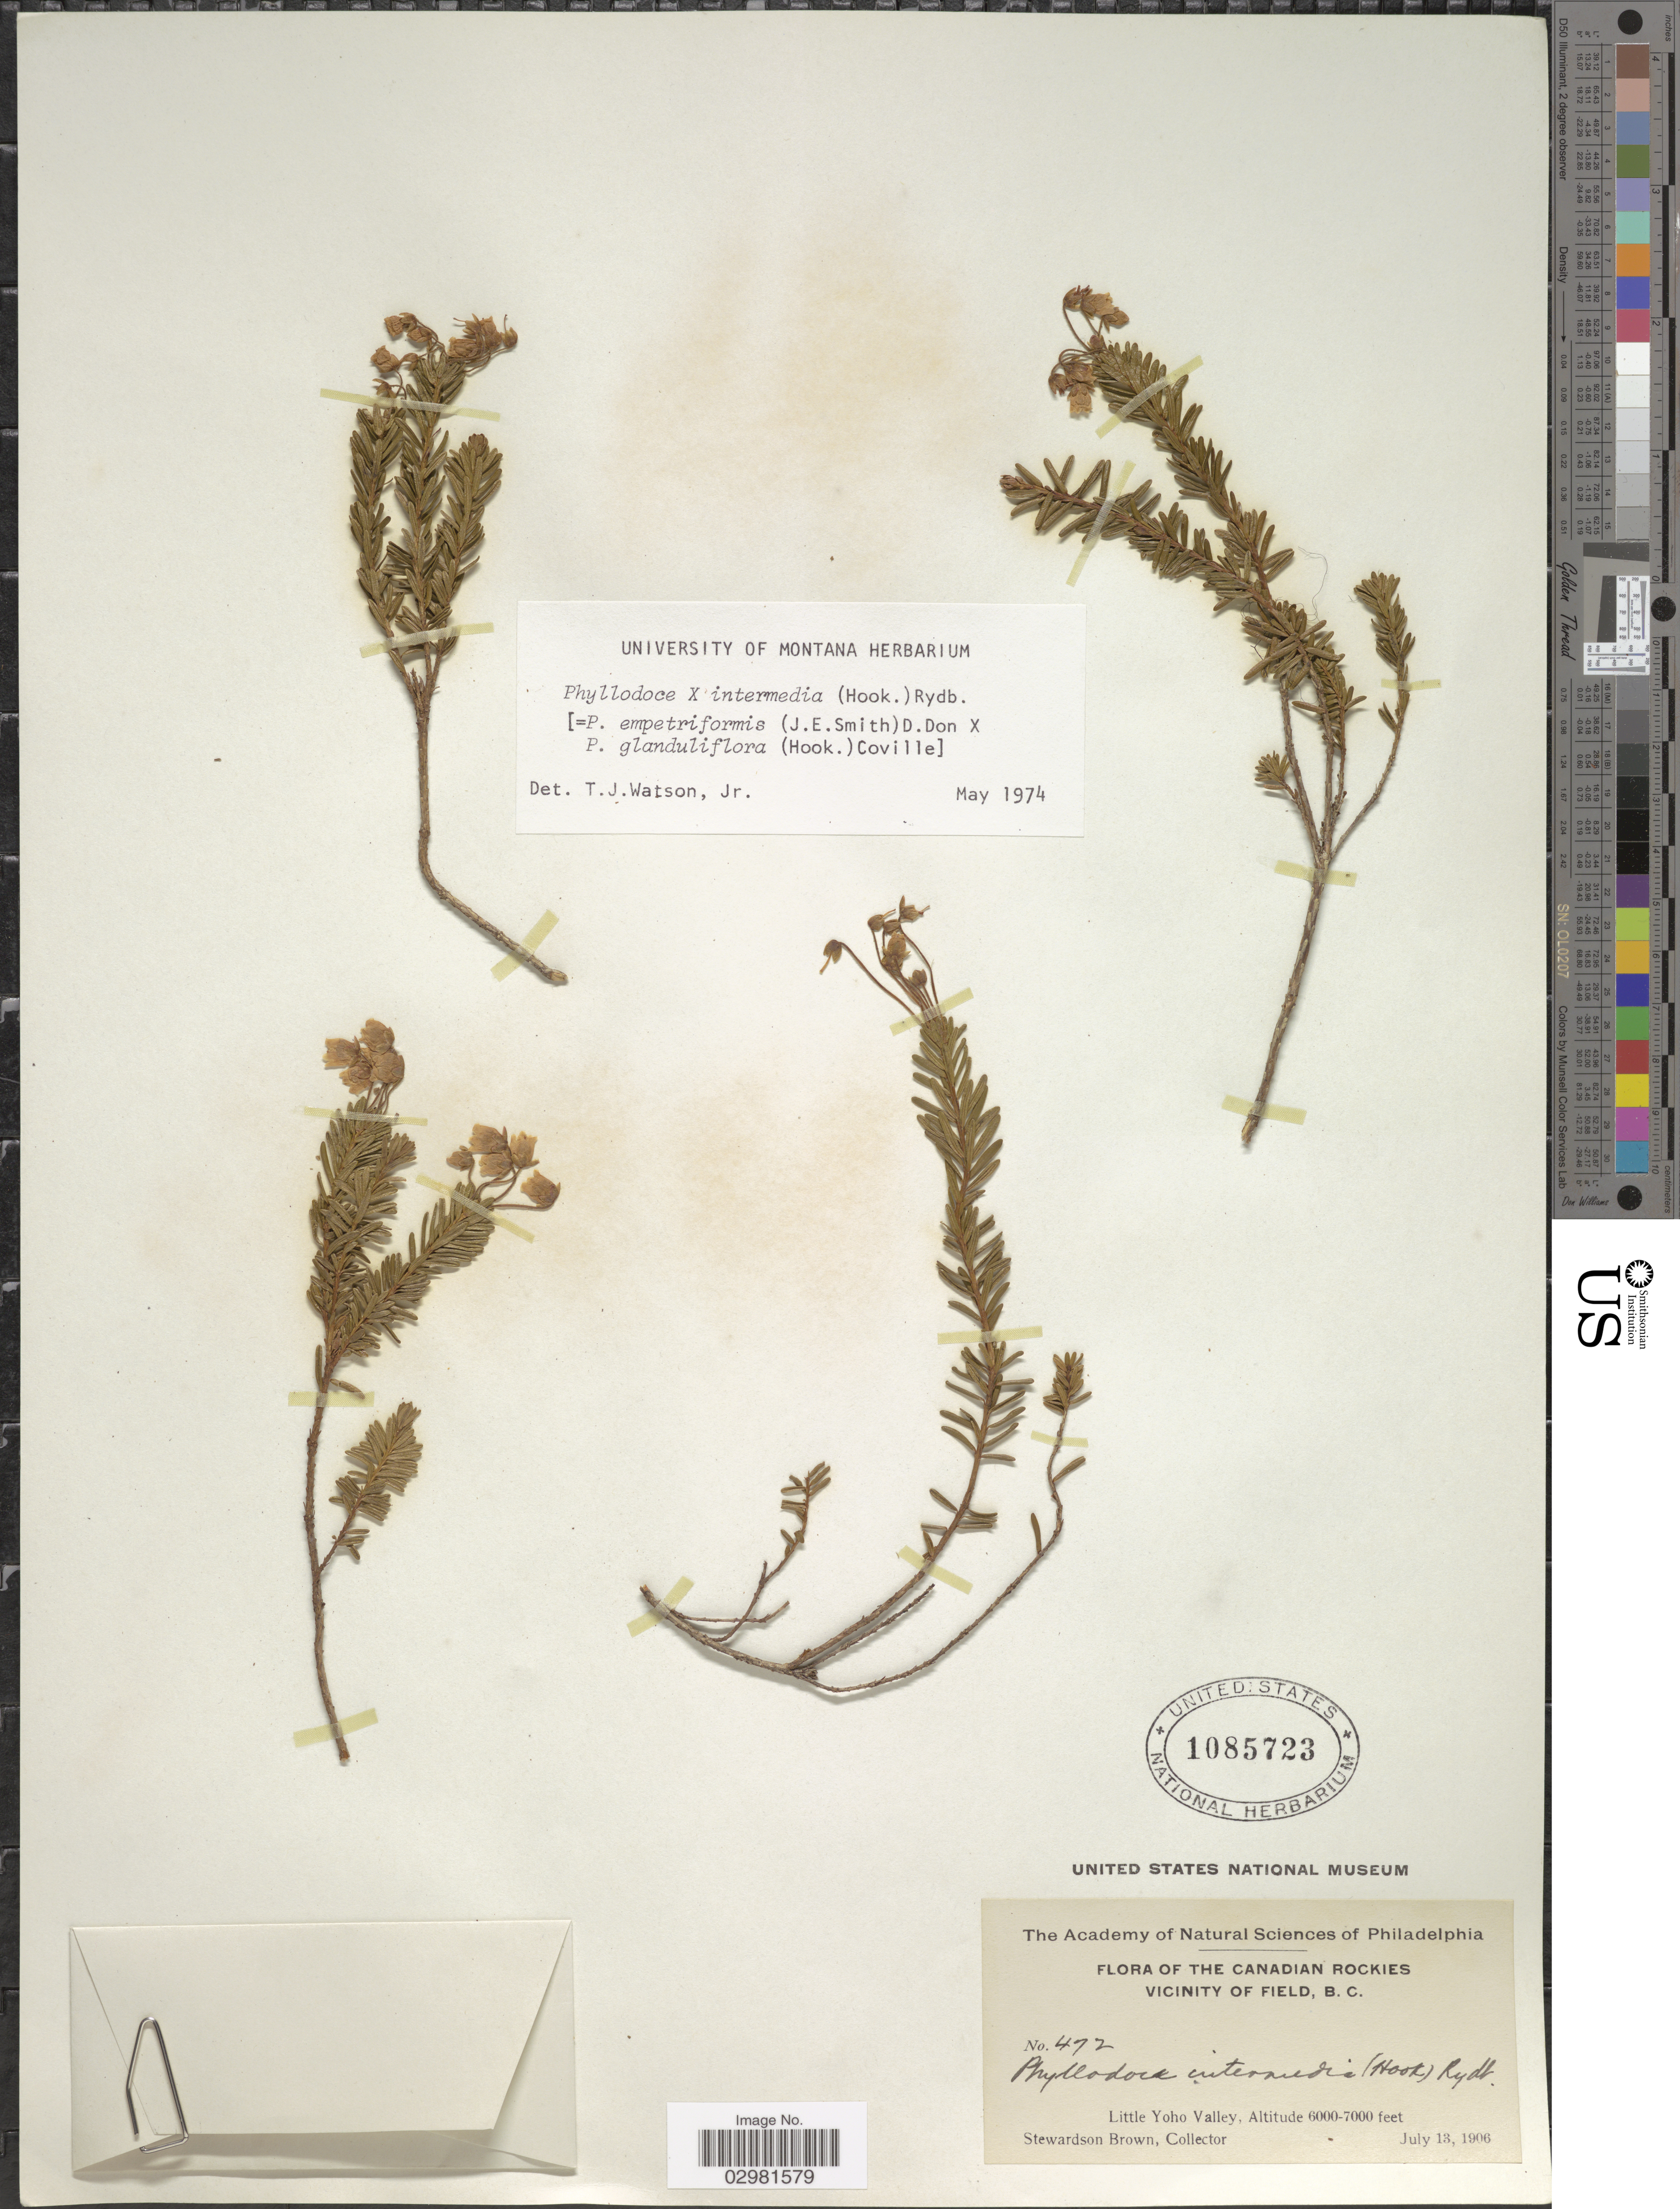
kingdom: Plantae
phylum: Tracheophyta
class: Magnoliopsida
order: Ericales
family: Ericaceae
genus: Phyllodoce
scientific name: Phyllodoce intermedia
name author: (Hook.) Rydb.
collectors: S. Brown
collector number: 472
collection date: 1906-07-13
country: Canada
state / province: British Columbia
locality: The Canadian Rockies Vicinity of Field, B.C., Little Yoho Valley.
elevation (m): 1829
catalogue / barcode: US 1085723